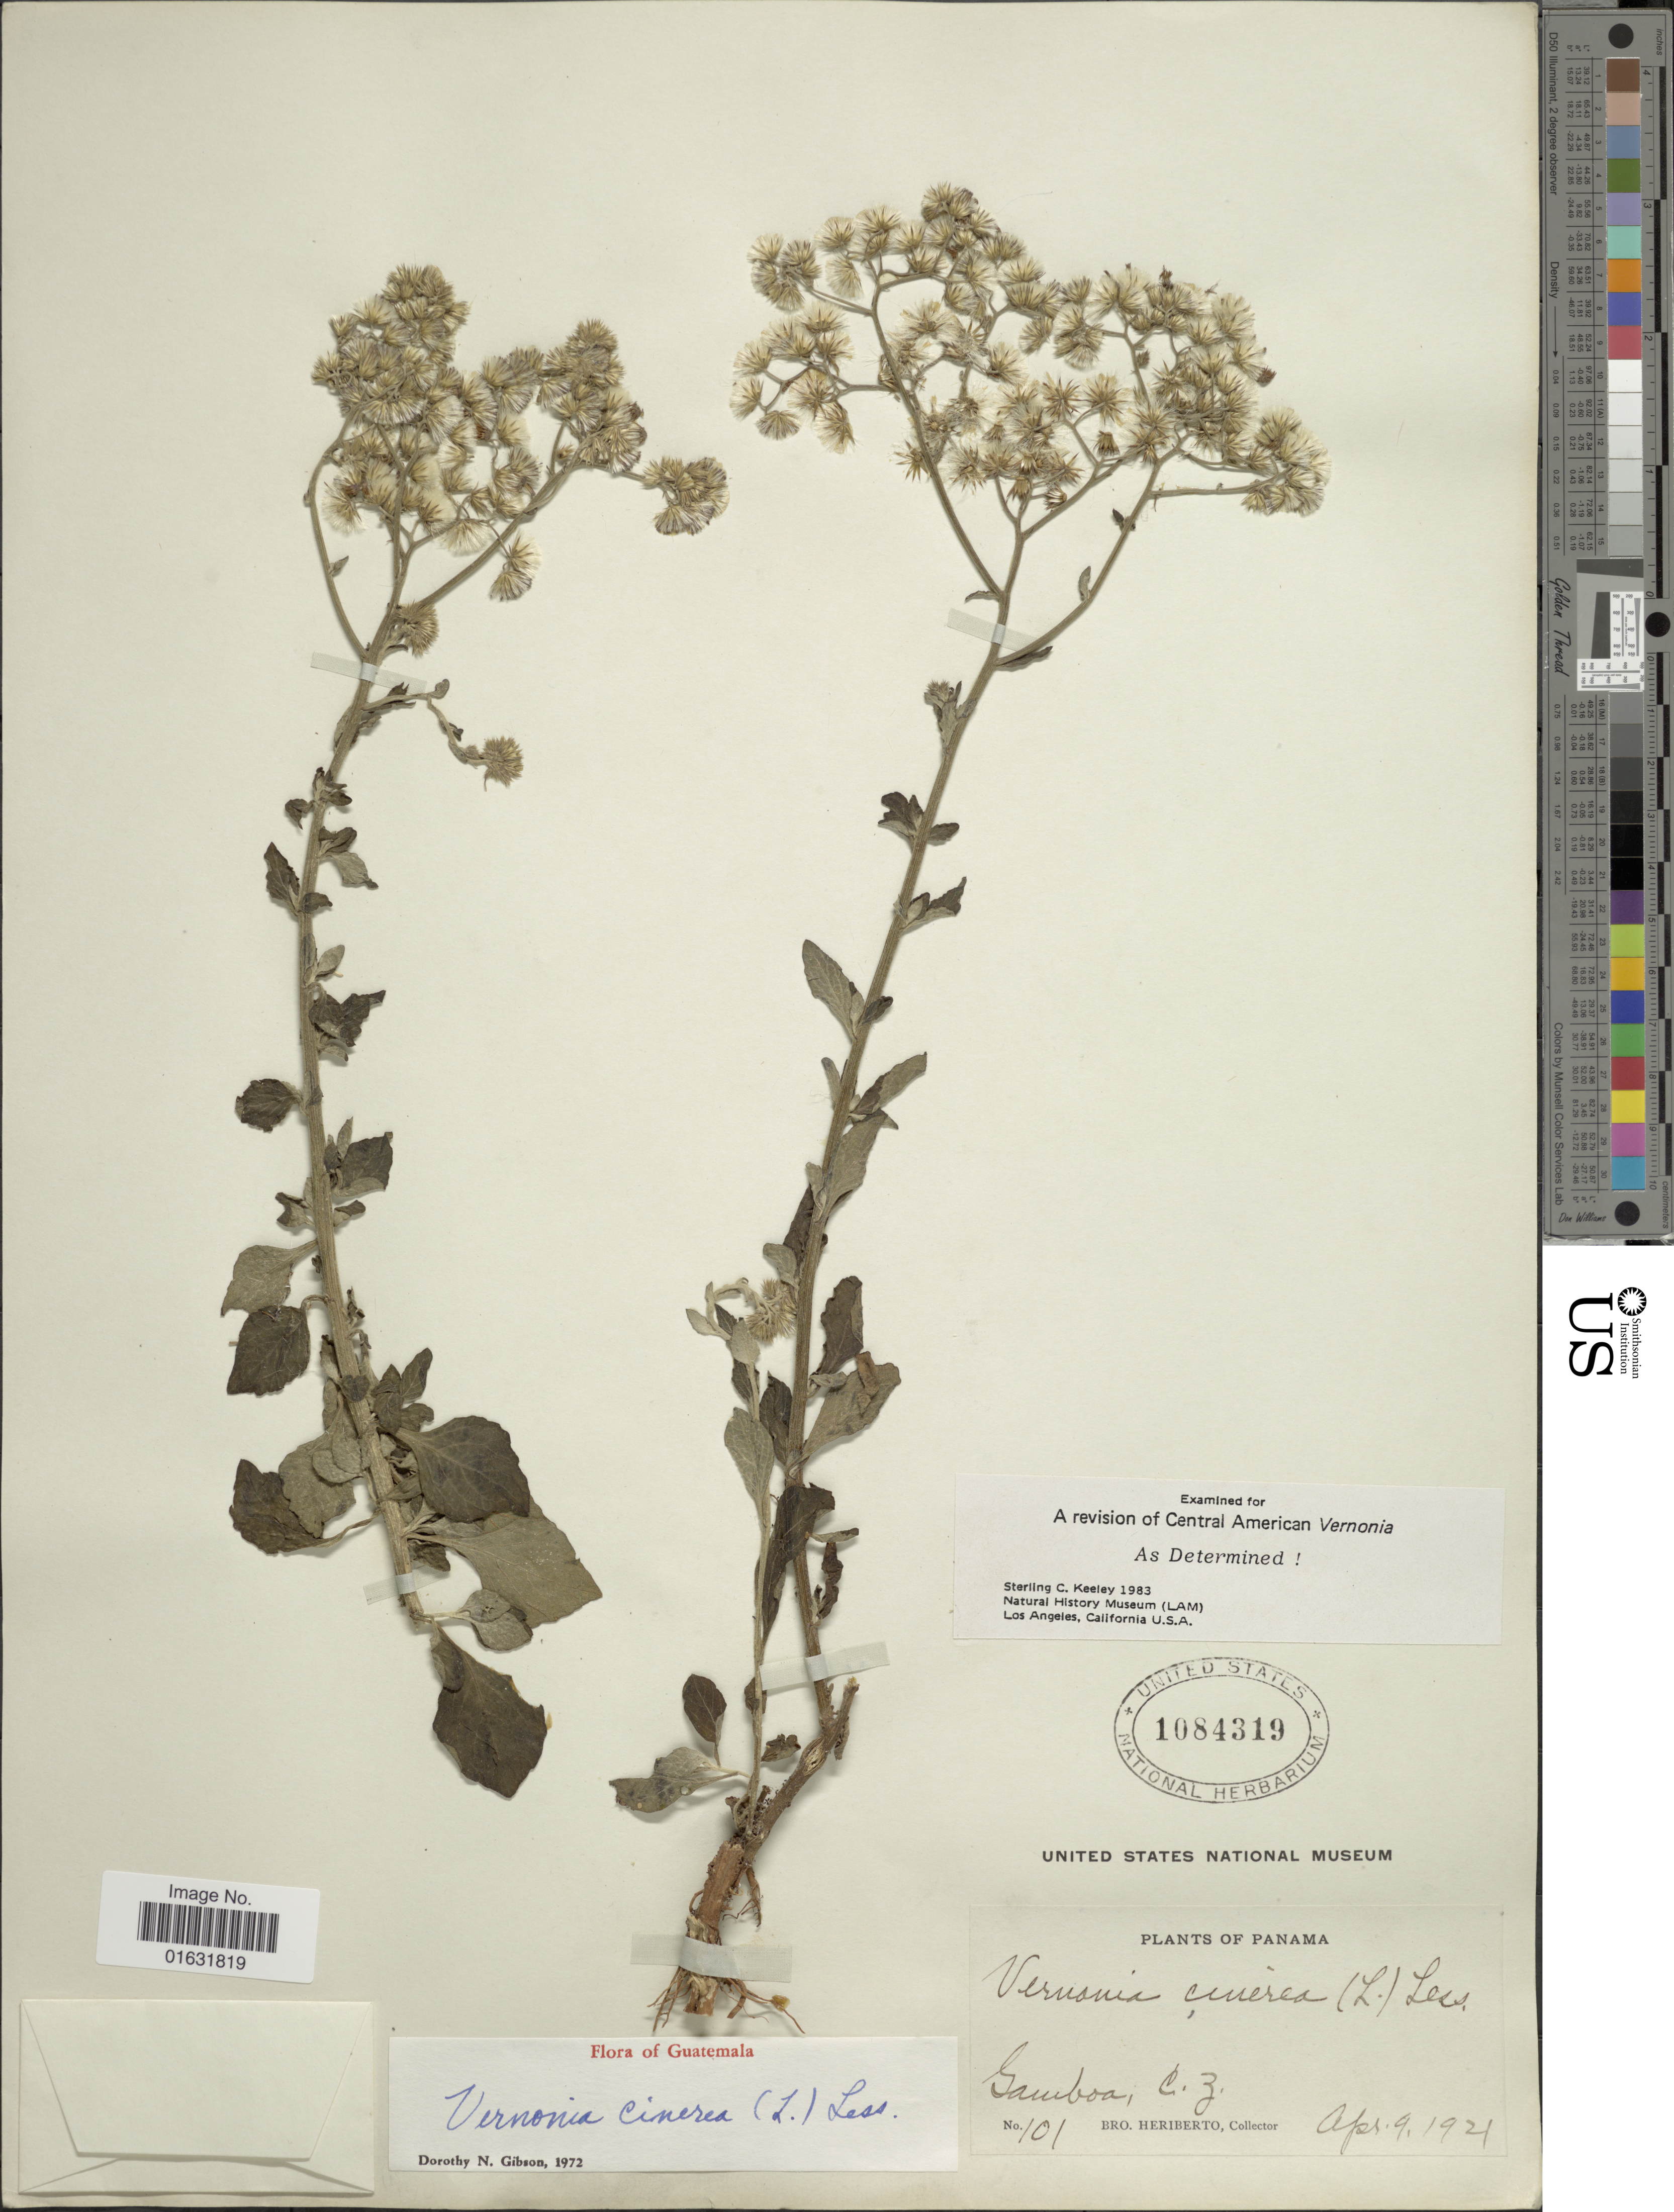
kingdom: Plantae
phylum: Tracheophyta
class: Magnoliopsida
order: Asterales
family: Asteraceae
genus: Cyanthillium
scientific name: Cyanthillium cinereum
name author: (L.) H. Rob.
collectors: B. Heriberto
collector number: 101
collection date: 1921-04-09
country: Panama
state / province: Colón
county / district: Canal Zone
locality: Gamboa, C.Z.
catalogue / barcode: US 1084319